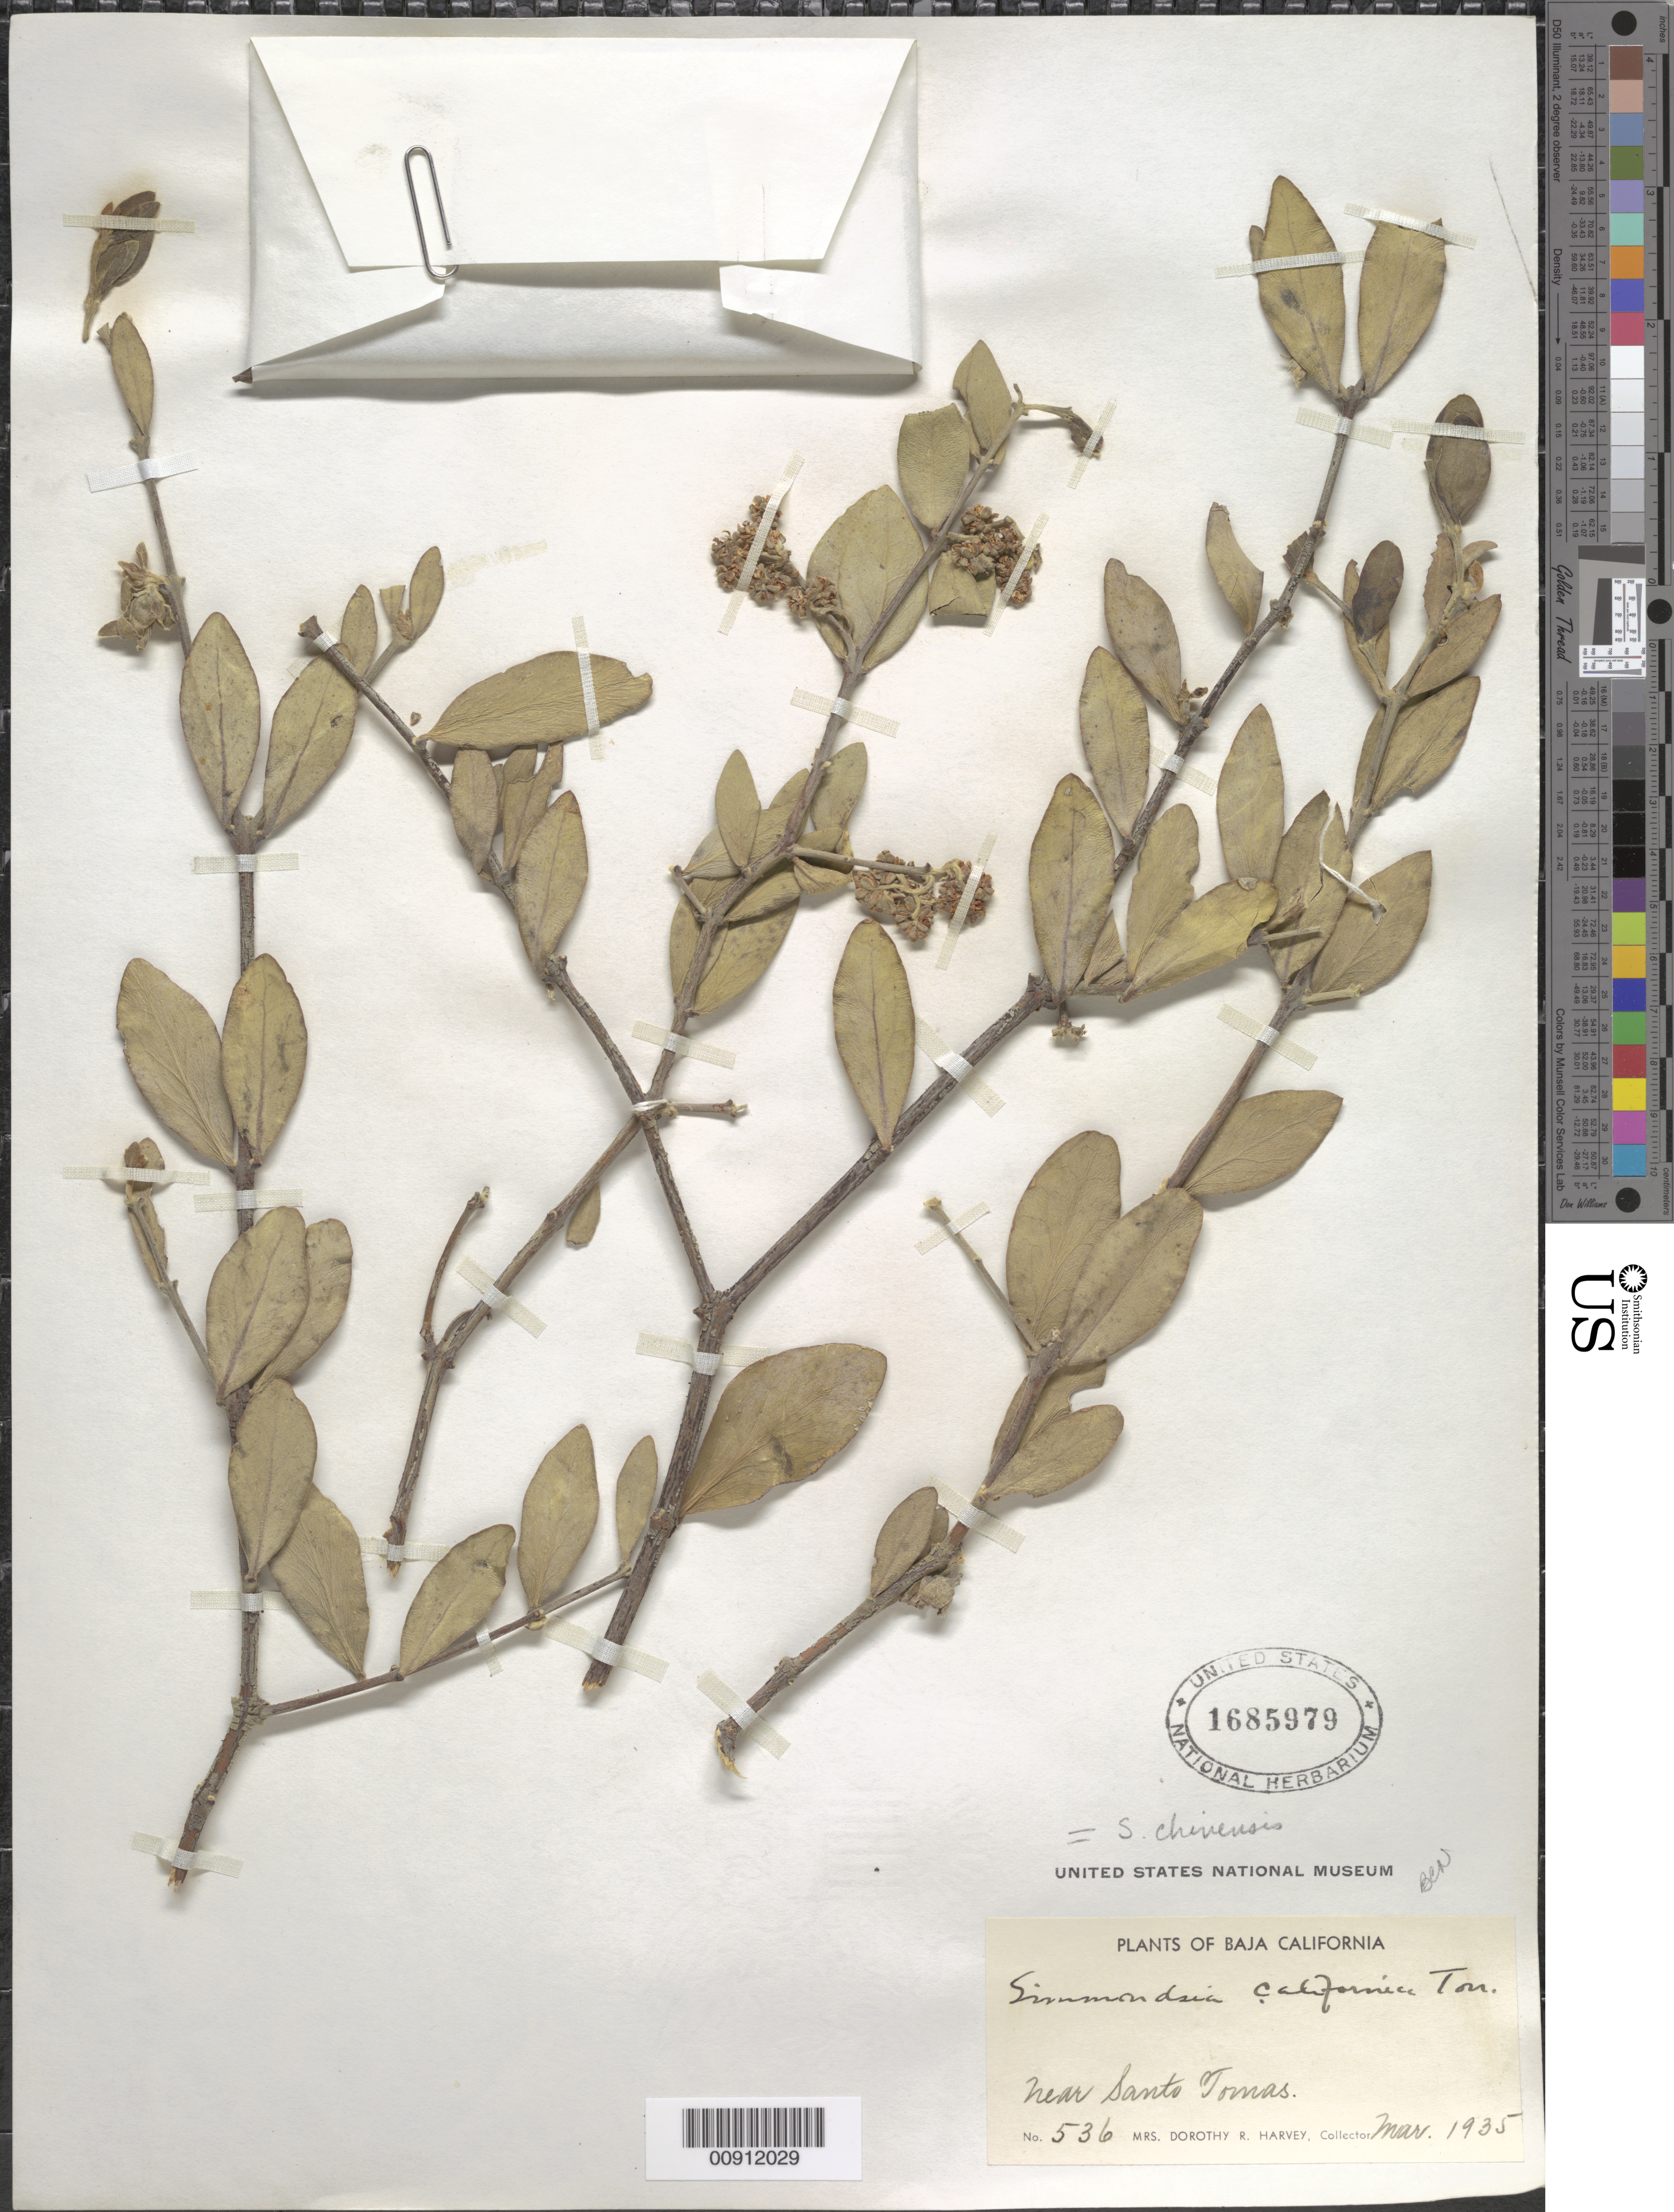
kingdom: Plantae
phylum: Tracheophyta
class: Magnoliopsida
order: Caryophyllales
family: Simmondsiaceae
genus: Simmondsia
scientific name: Simmondsia chinensis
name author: (Link) C.K. Schneid.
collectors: D. R. Harvey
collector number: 536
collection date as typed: Mar 1935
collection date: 1935-03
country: Mexico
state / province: Baja California Norte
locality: Near Santo Tomás, Baja California.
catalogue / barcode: US 1685979